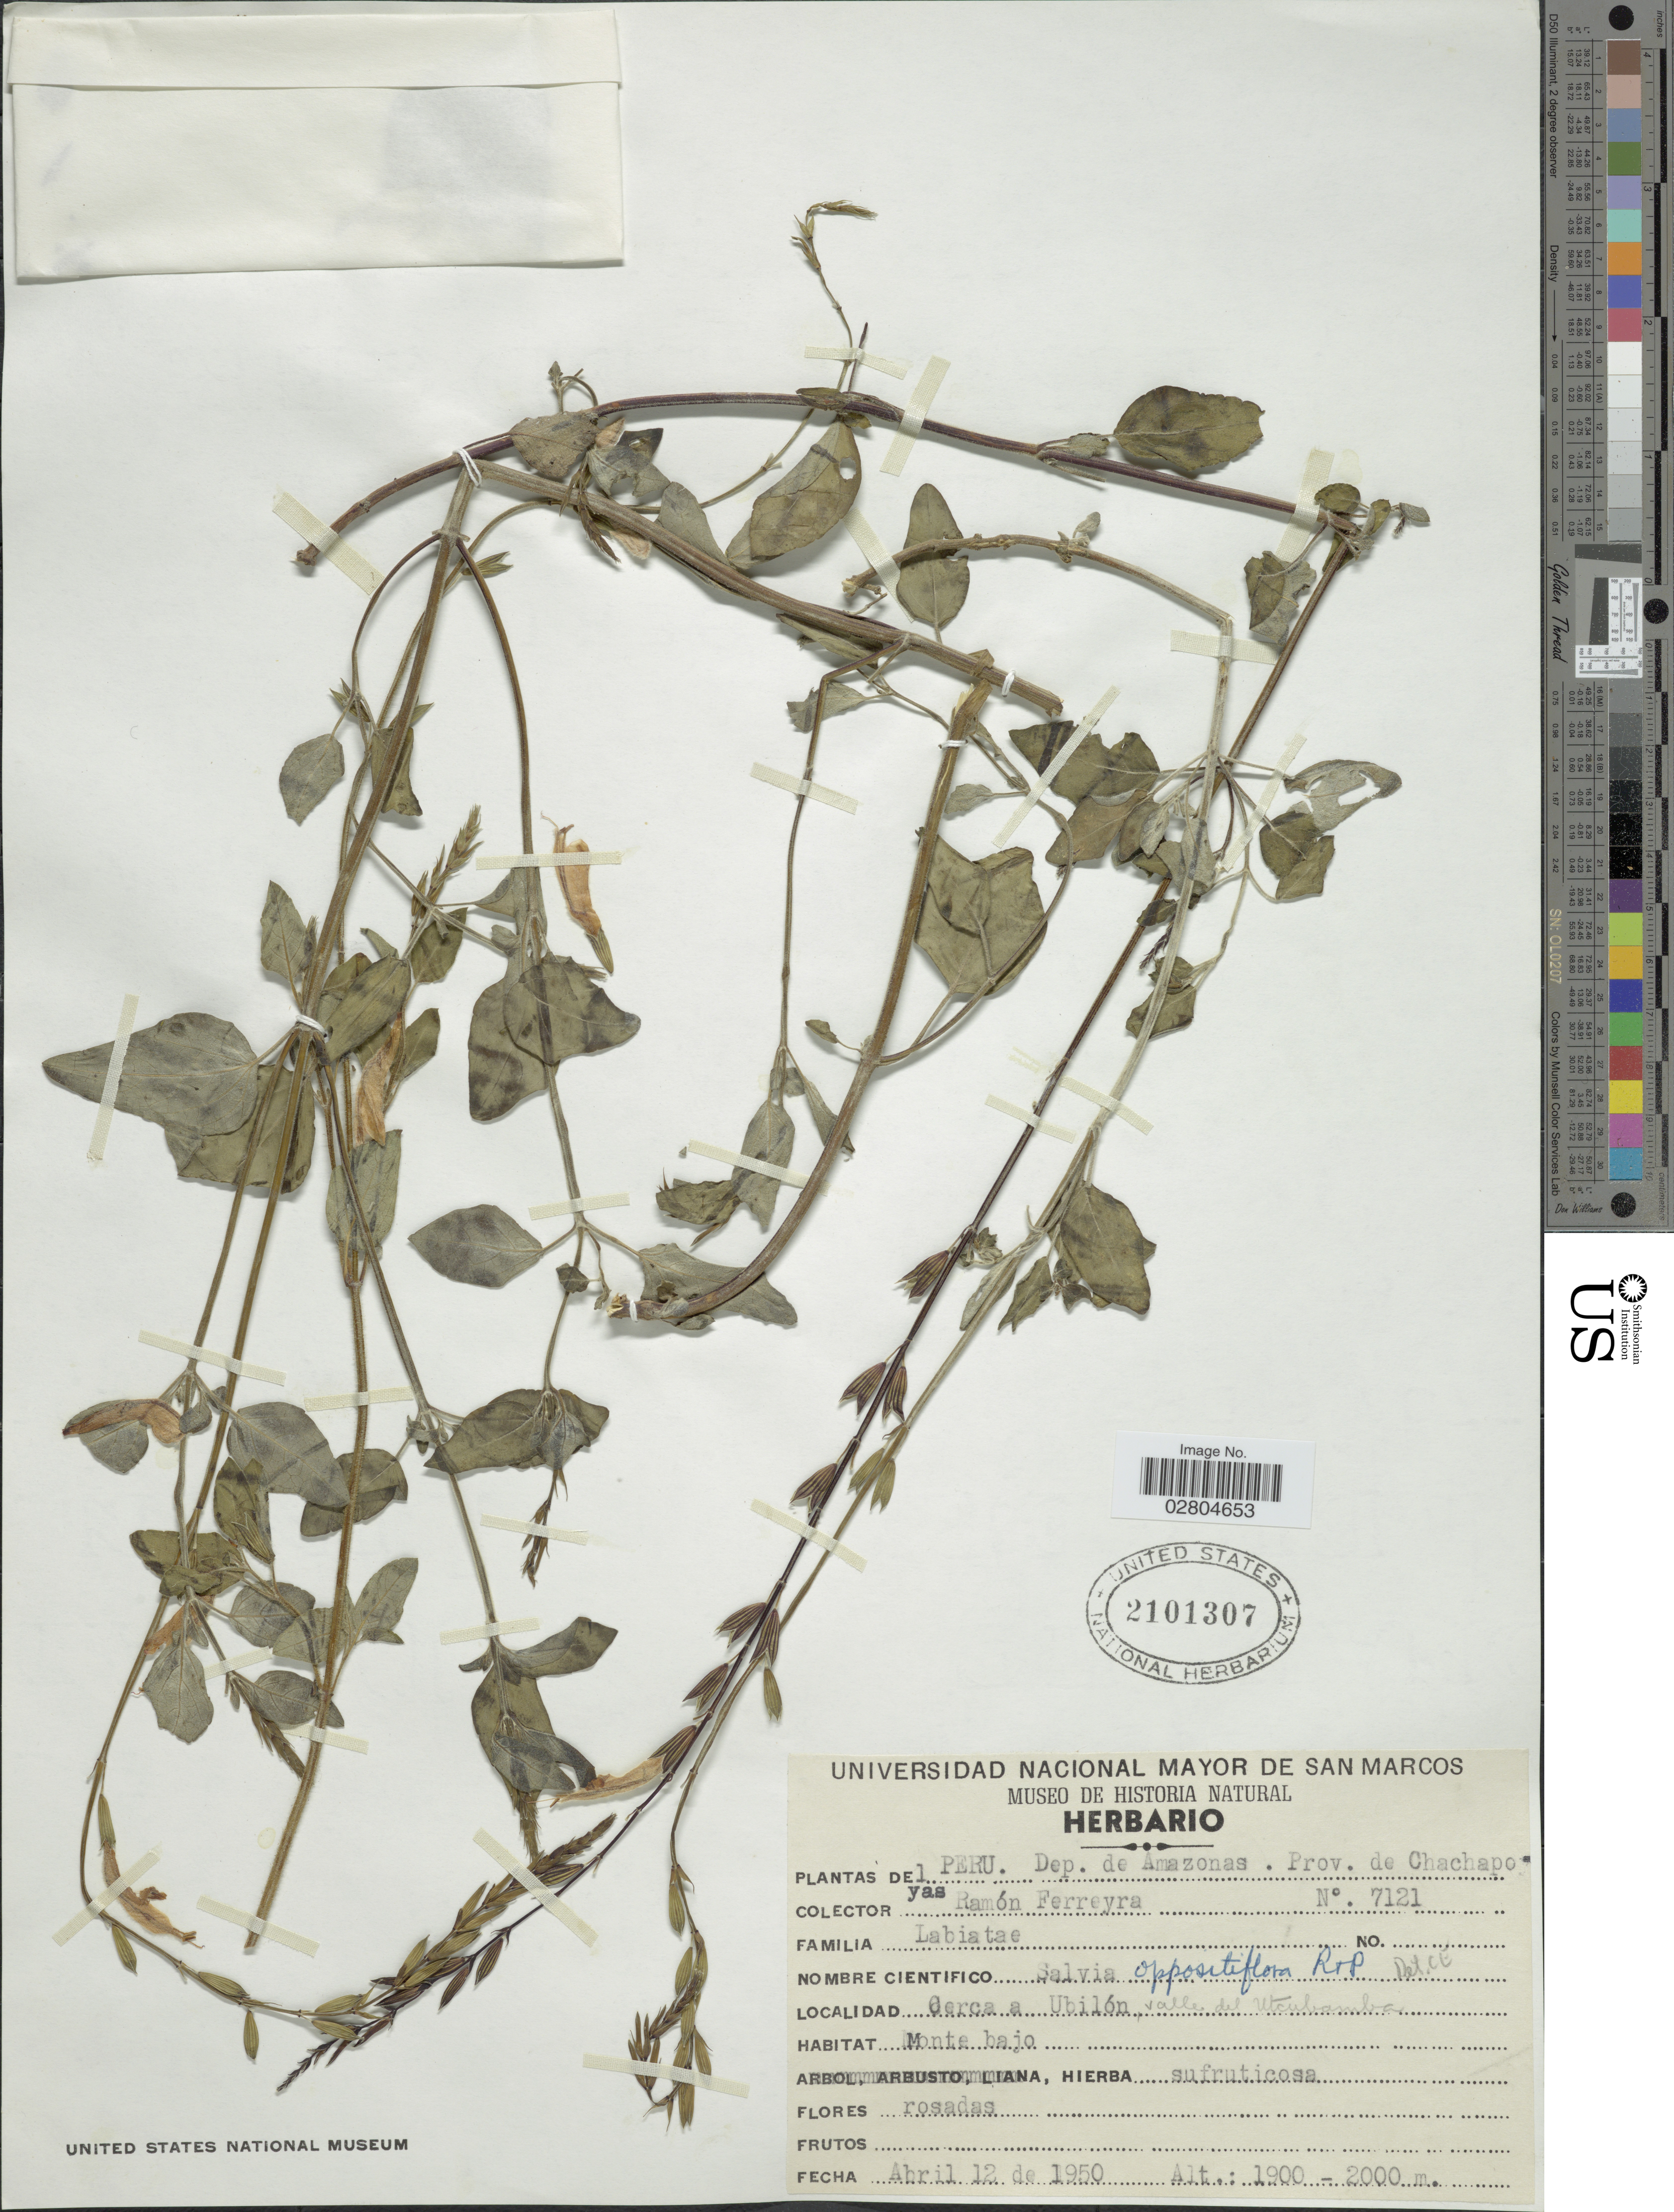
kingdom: Plantae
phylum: Tracheophyta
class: Magnoliopsida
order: Lamiales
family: Lamiaceae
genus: Salvia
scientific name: Salvia oppositiflora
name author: Ruiz & Pav.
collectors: R. A. Ferreyra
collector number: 7121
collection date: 1950-04-12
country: Peru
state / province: Amazonas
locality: Dep. de Amazonas, Prov. de Chachapoyas. Cerca a Ubilón, valle del Utcubamba.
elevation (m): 1900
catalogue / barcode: US 2101307